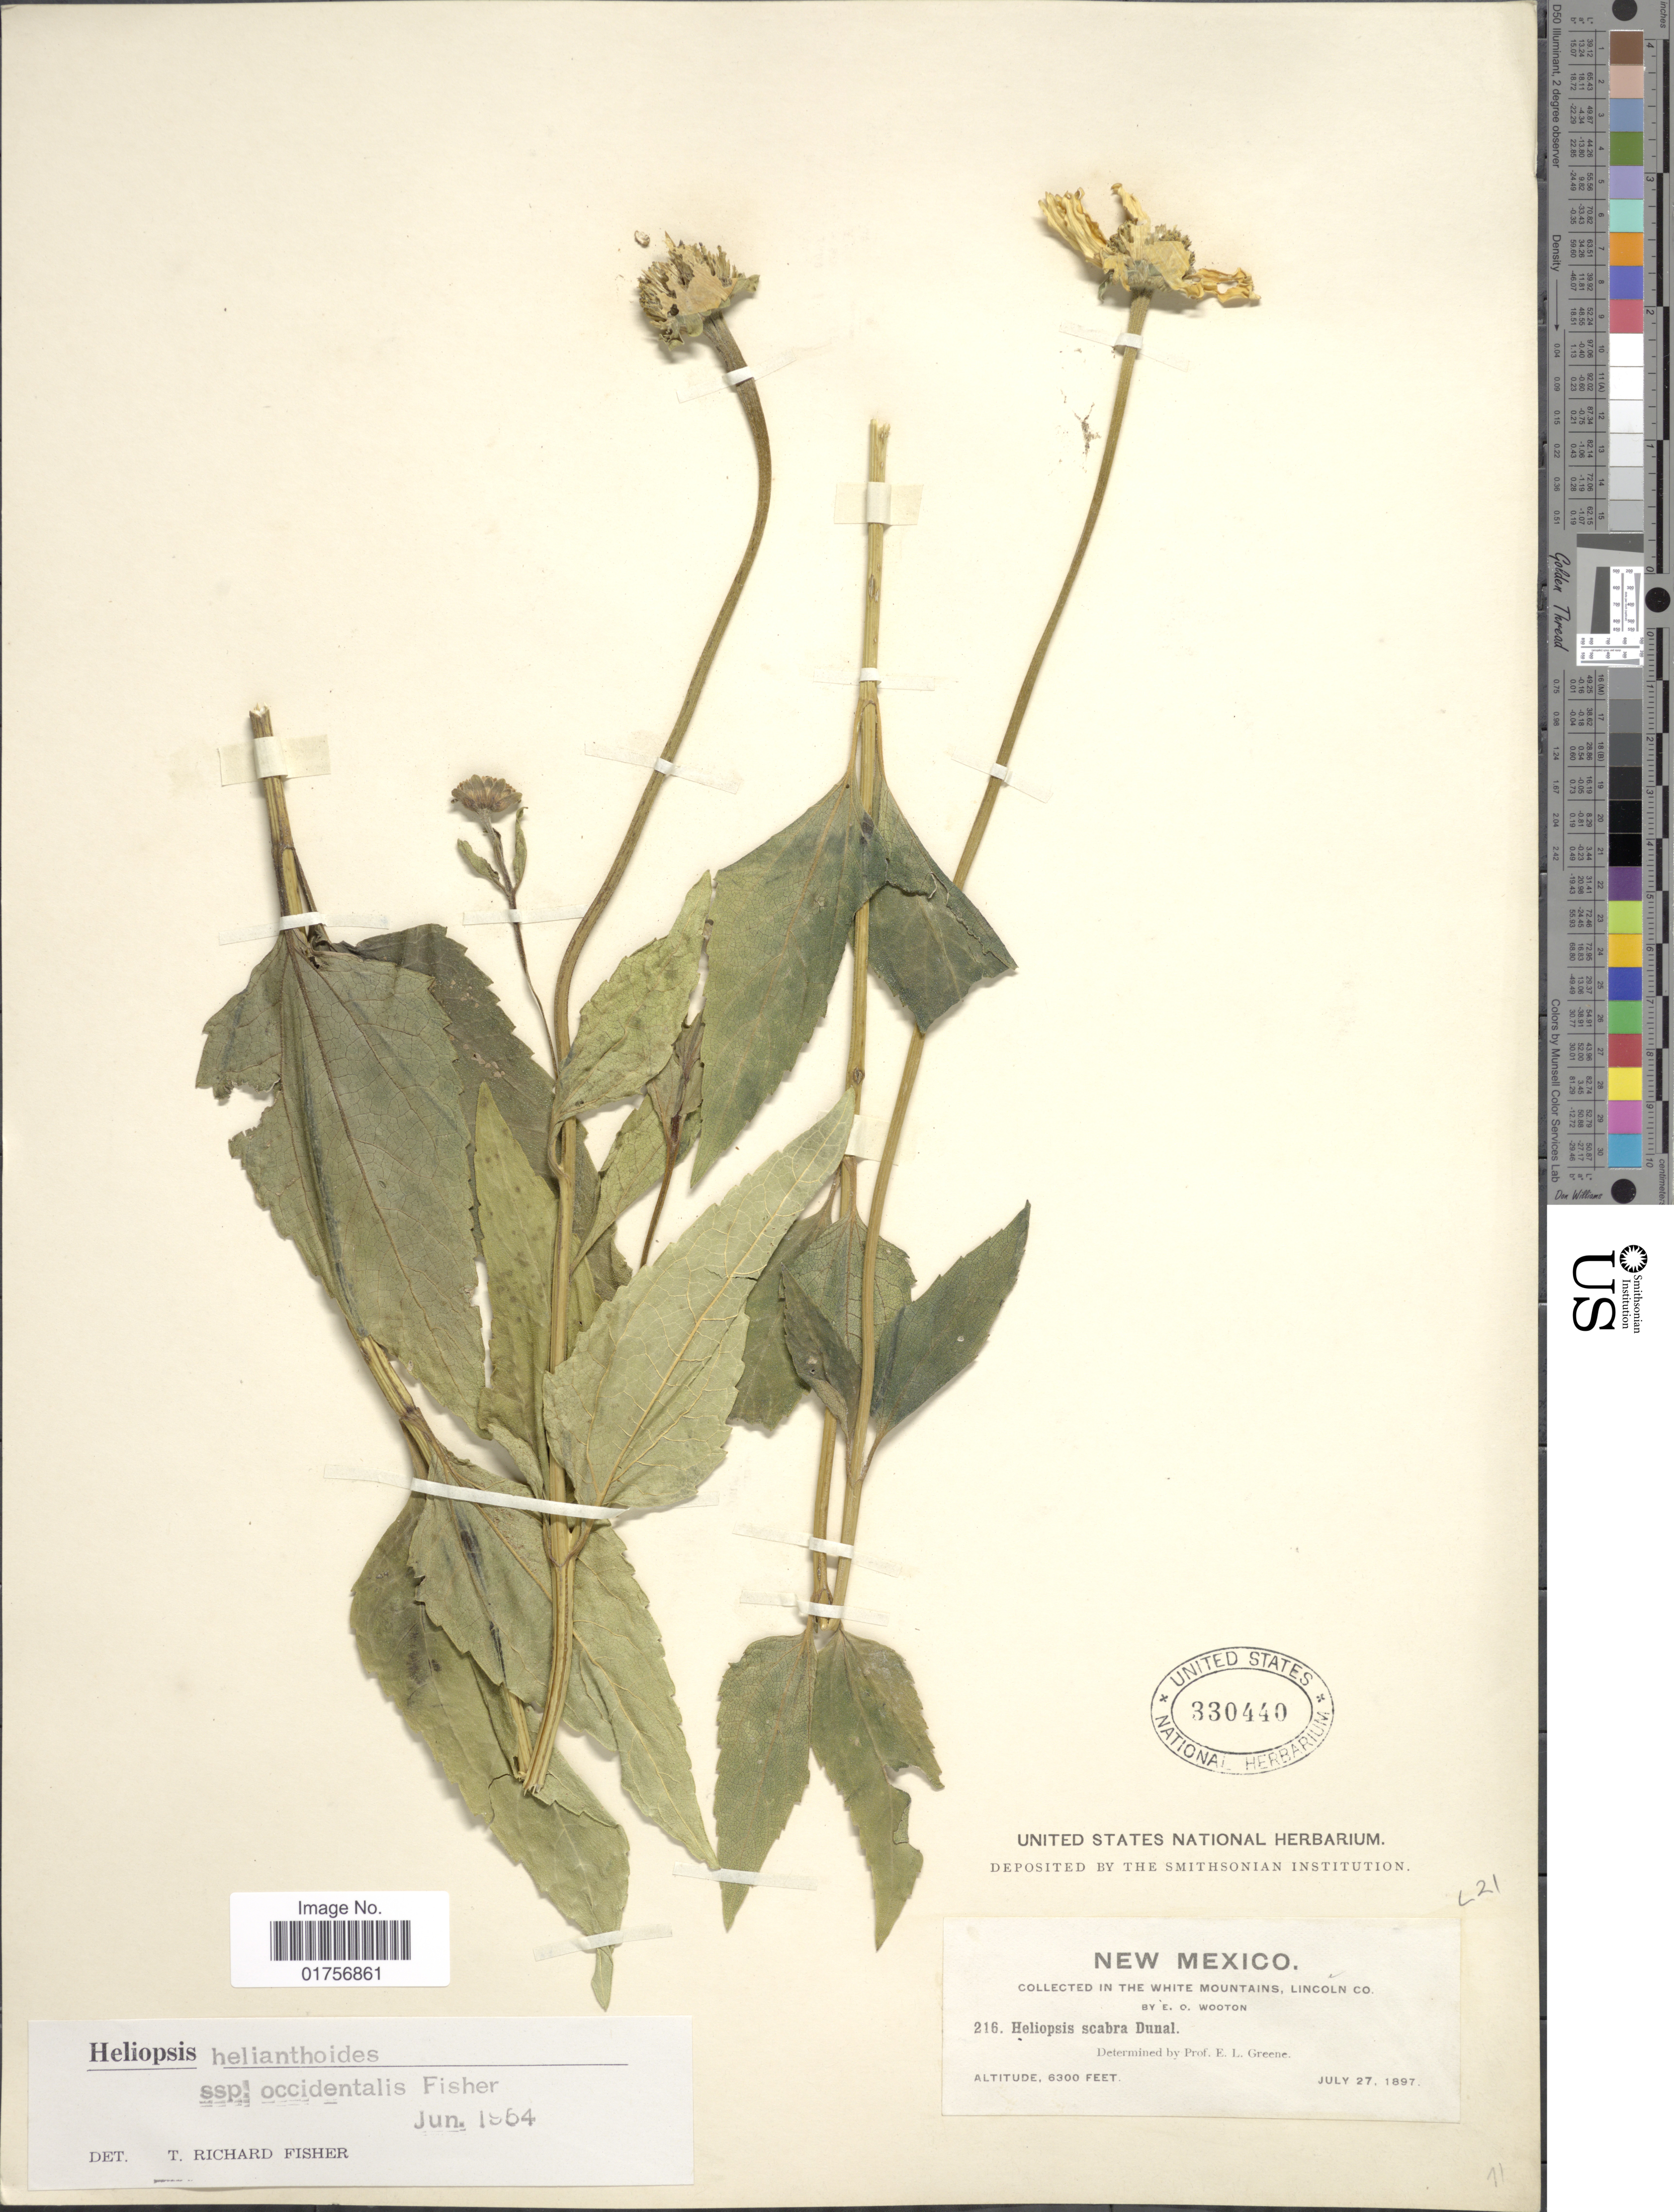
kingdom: Plantae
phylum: Tracheophyta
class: Magnoliopsida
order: Asterales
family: Asteraceae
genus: Heliopsis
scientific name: Heliopsis helianthoides subsp. occidentalis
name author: T.R. Fisher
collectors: E. O. Wooton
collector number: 216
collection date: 1897-07-27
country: United States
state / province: New Mexico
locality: In The White Mountains, Lincoln Co.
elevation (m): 1920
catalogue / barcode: US 330440